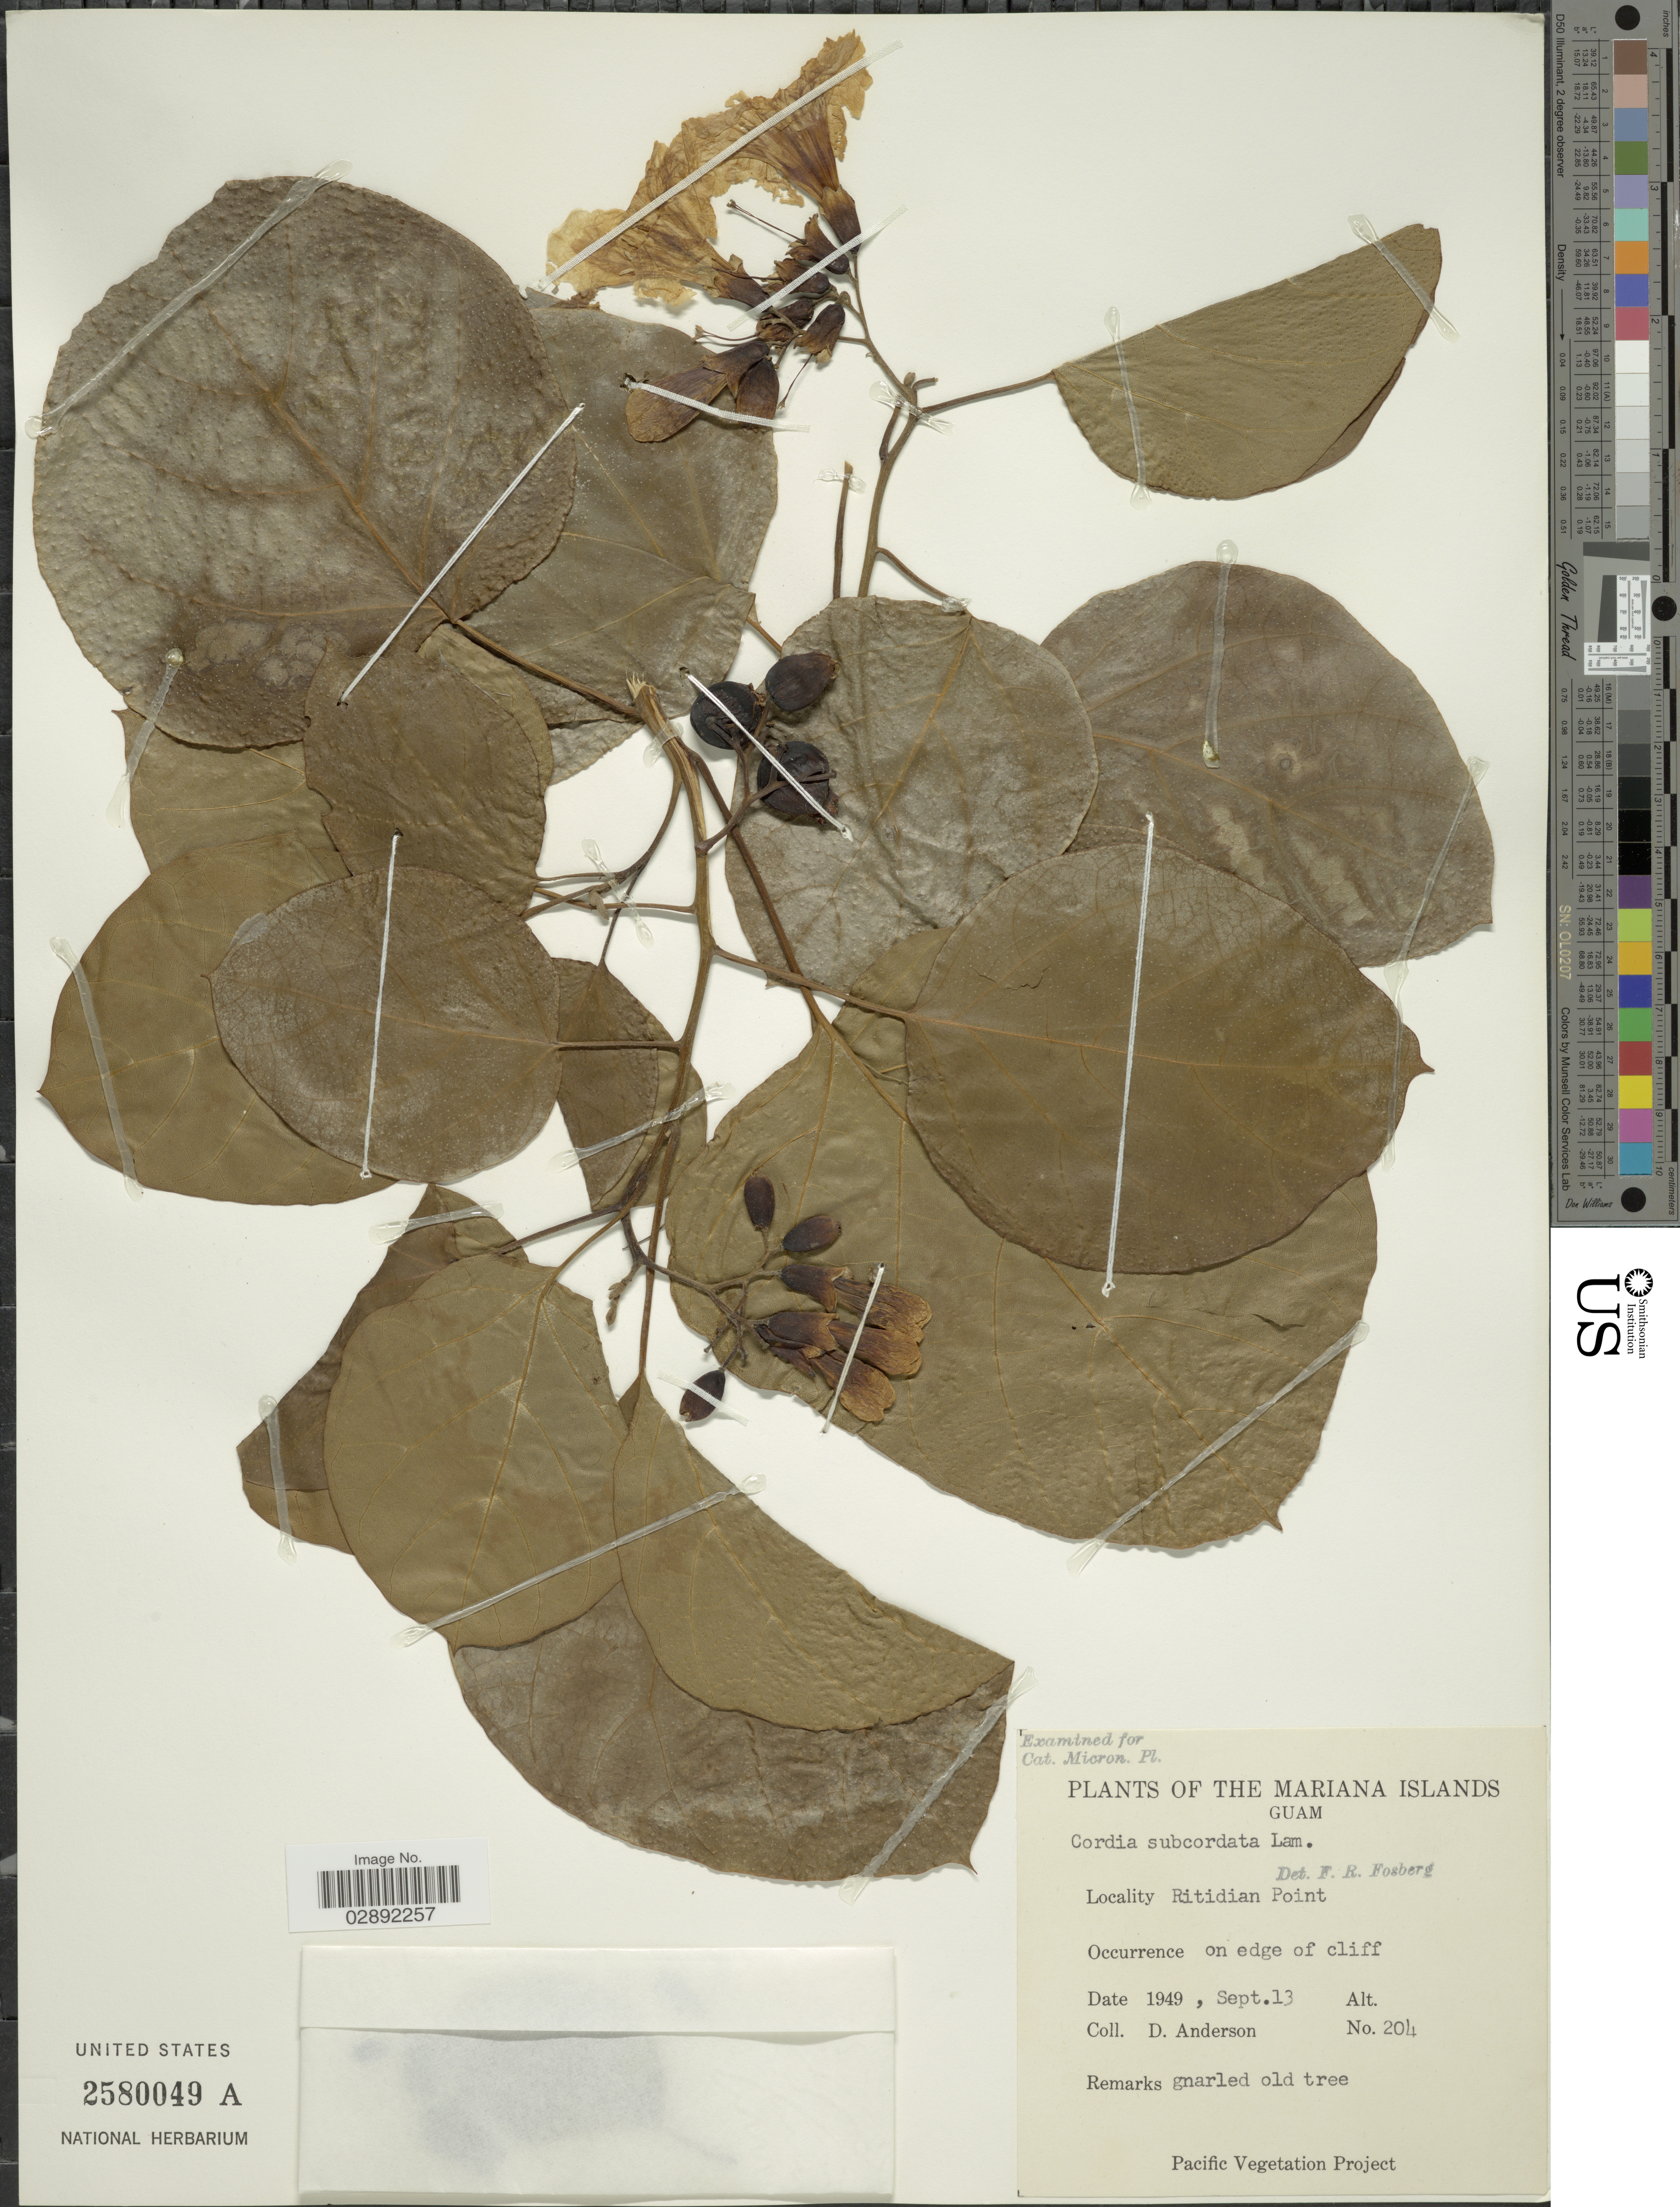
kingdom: Plantae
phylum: Tracheophyta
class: Magnoliopsida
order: Boraginales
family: Cordiaceae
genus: Cordia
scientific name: Cordia subcordata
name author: Lam.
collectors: D. Anderson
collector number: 204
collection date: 1949-09-13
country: Guam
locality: Marianas Islands. Ritidian Point.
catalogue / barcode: US 2580049A